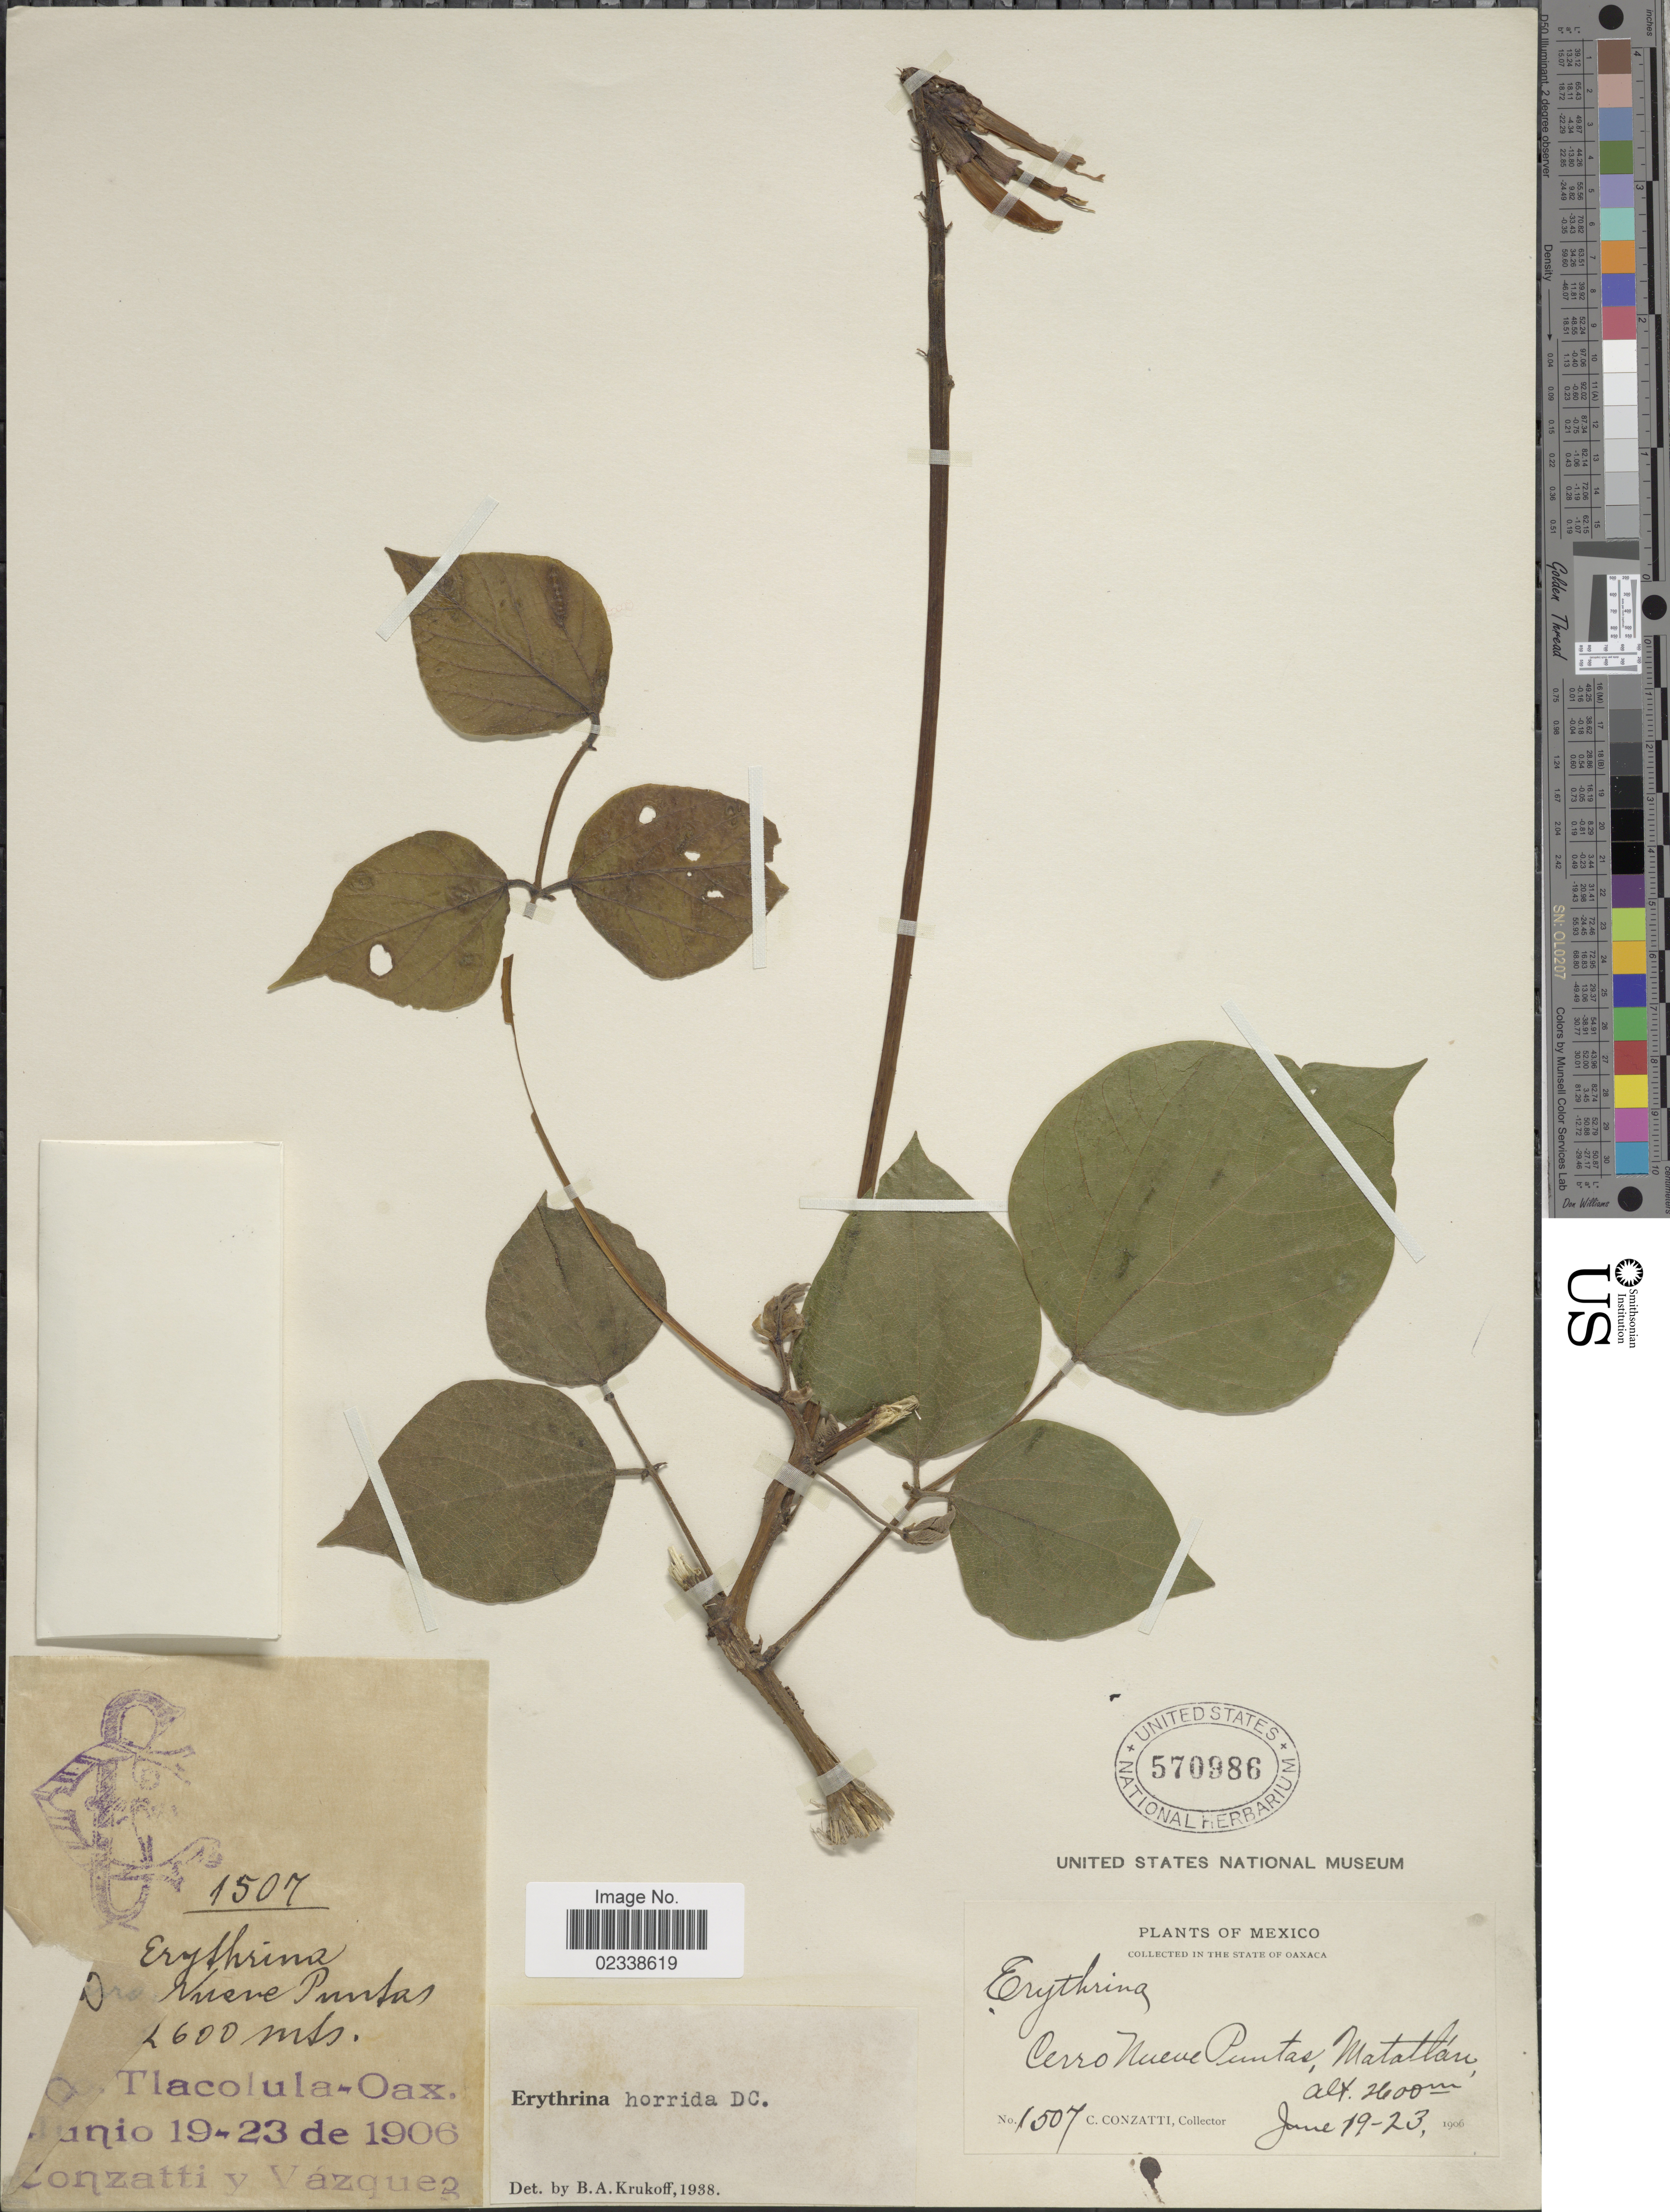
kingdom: Plantae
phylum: Tracheophyta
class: Magnoliopsida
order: Fabales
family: Fabaceae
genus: Erythrina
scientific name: Erythrina horrida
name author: DC.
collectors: C. Conzatti & -. Vazquez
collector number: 1507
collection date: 1906-06-19/1906-06-23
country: Mexico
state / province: Oaxaca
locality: Tlacolula, Cerro Nueve Puntas, Matatlan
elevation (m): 2600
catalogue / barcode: US 570986